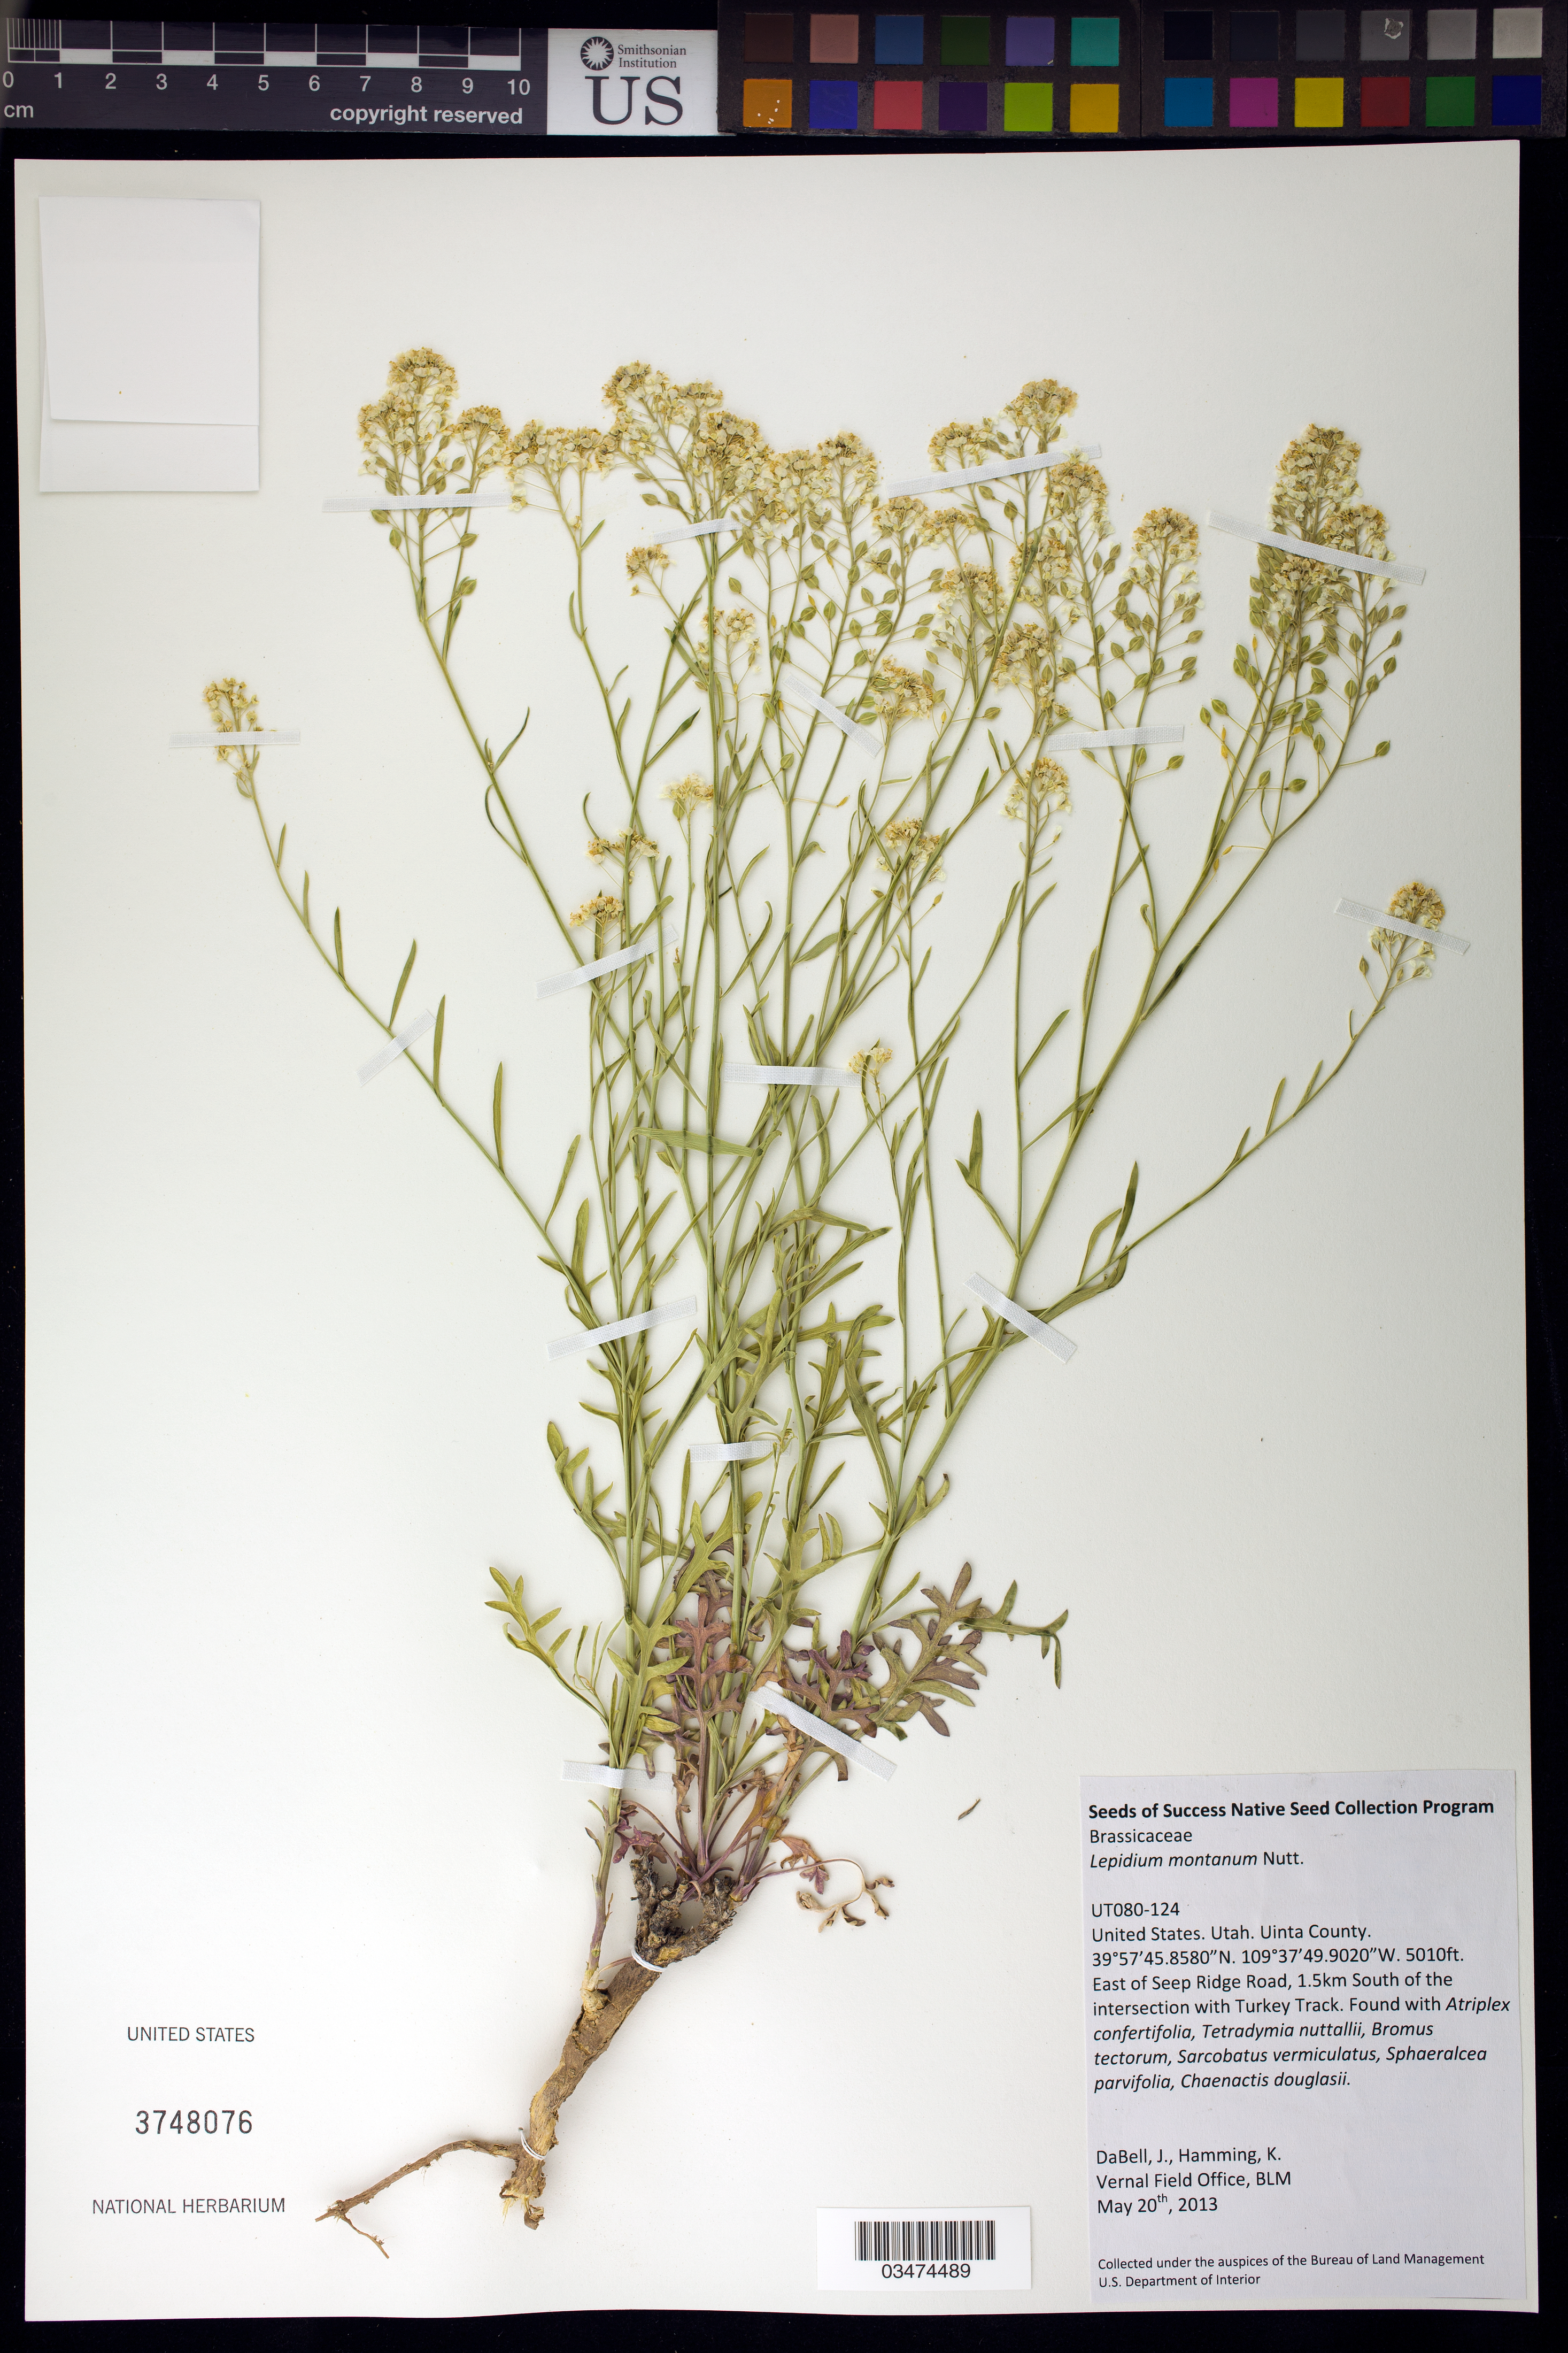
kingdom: Plantae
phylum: Tracheophyta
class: Magnoliopsida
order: Brassicales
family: Brassicaceae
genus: Lepidium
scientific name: Lepidium montanum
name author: Nutt.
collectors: J. DaBell & K. Hamming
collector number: UT080-124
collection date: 2013-05-20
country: United States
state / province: Utah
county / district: Uintah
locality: E of Seep Ridge Rd, 1.5 km S of the intersection with Turkey Track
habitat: With Atriplex confertifolia,Tetradymia nuttallii, Bromus tectorum, ect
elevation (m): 1527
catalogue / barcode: US 3748076